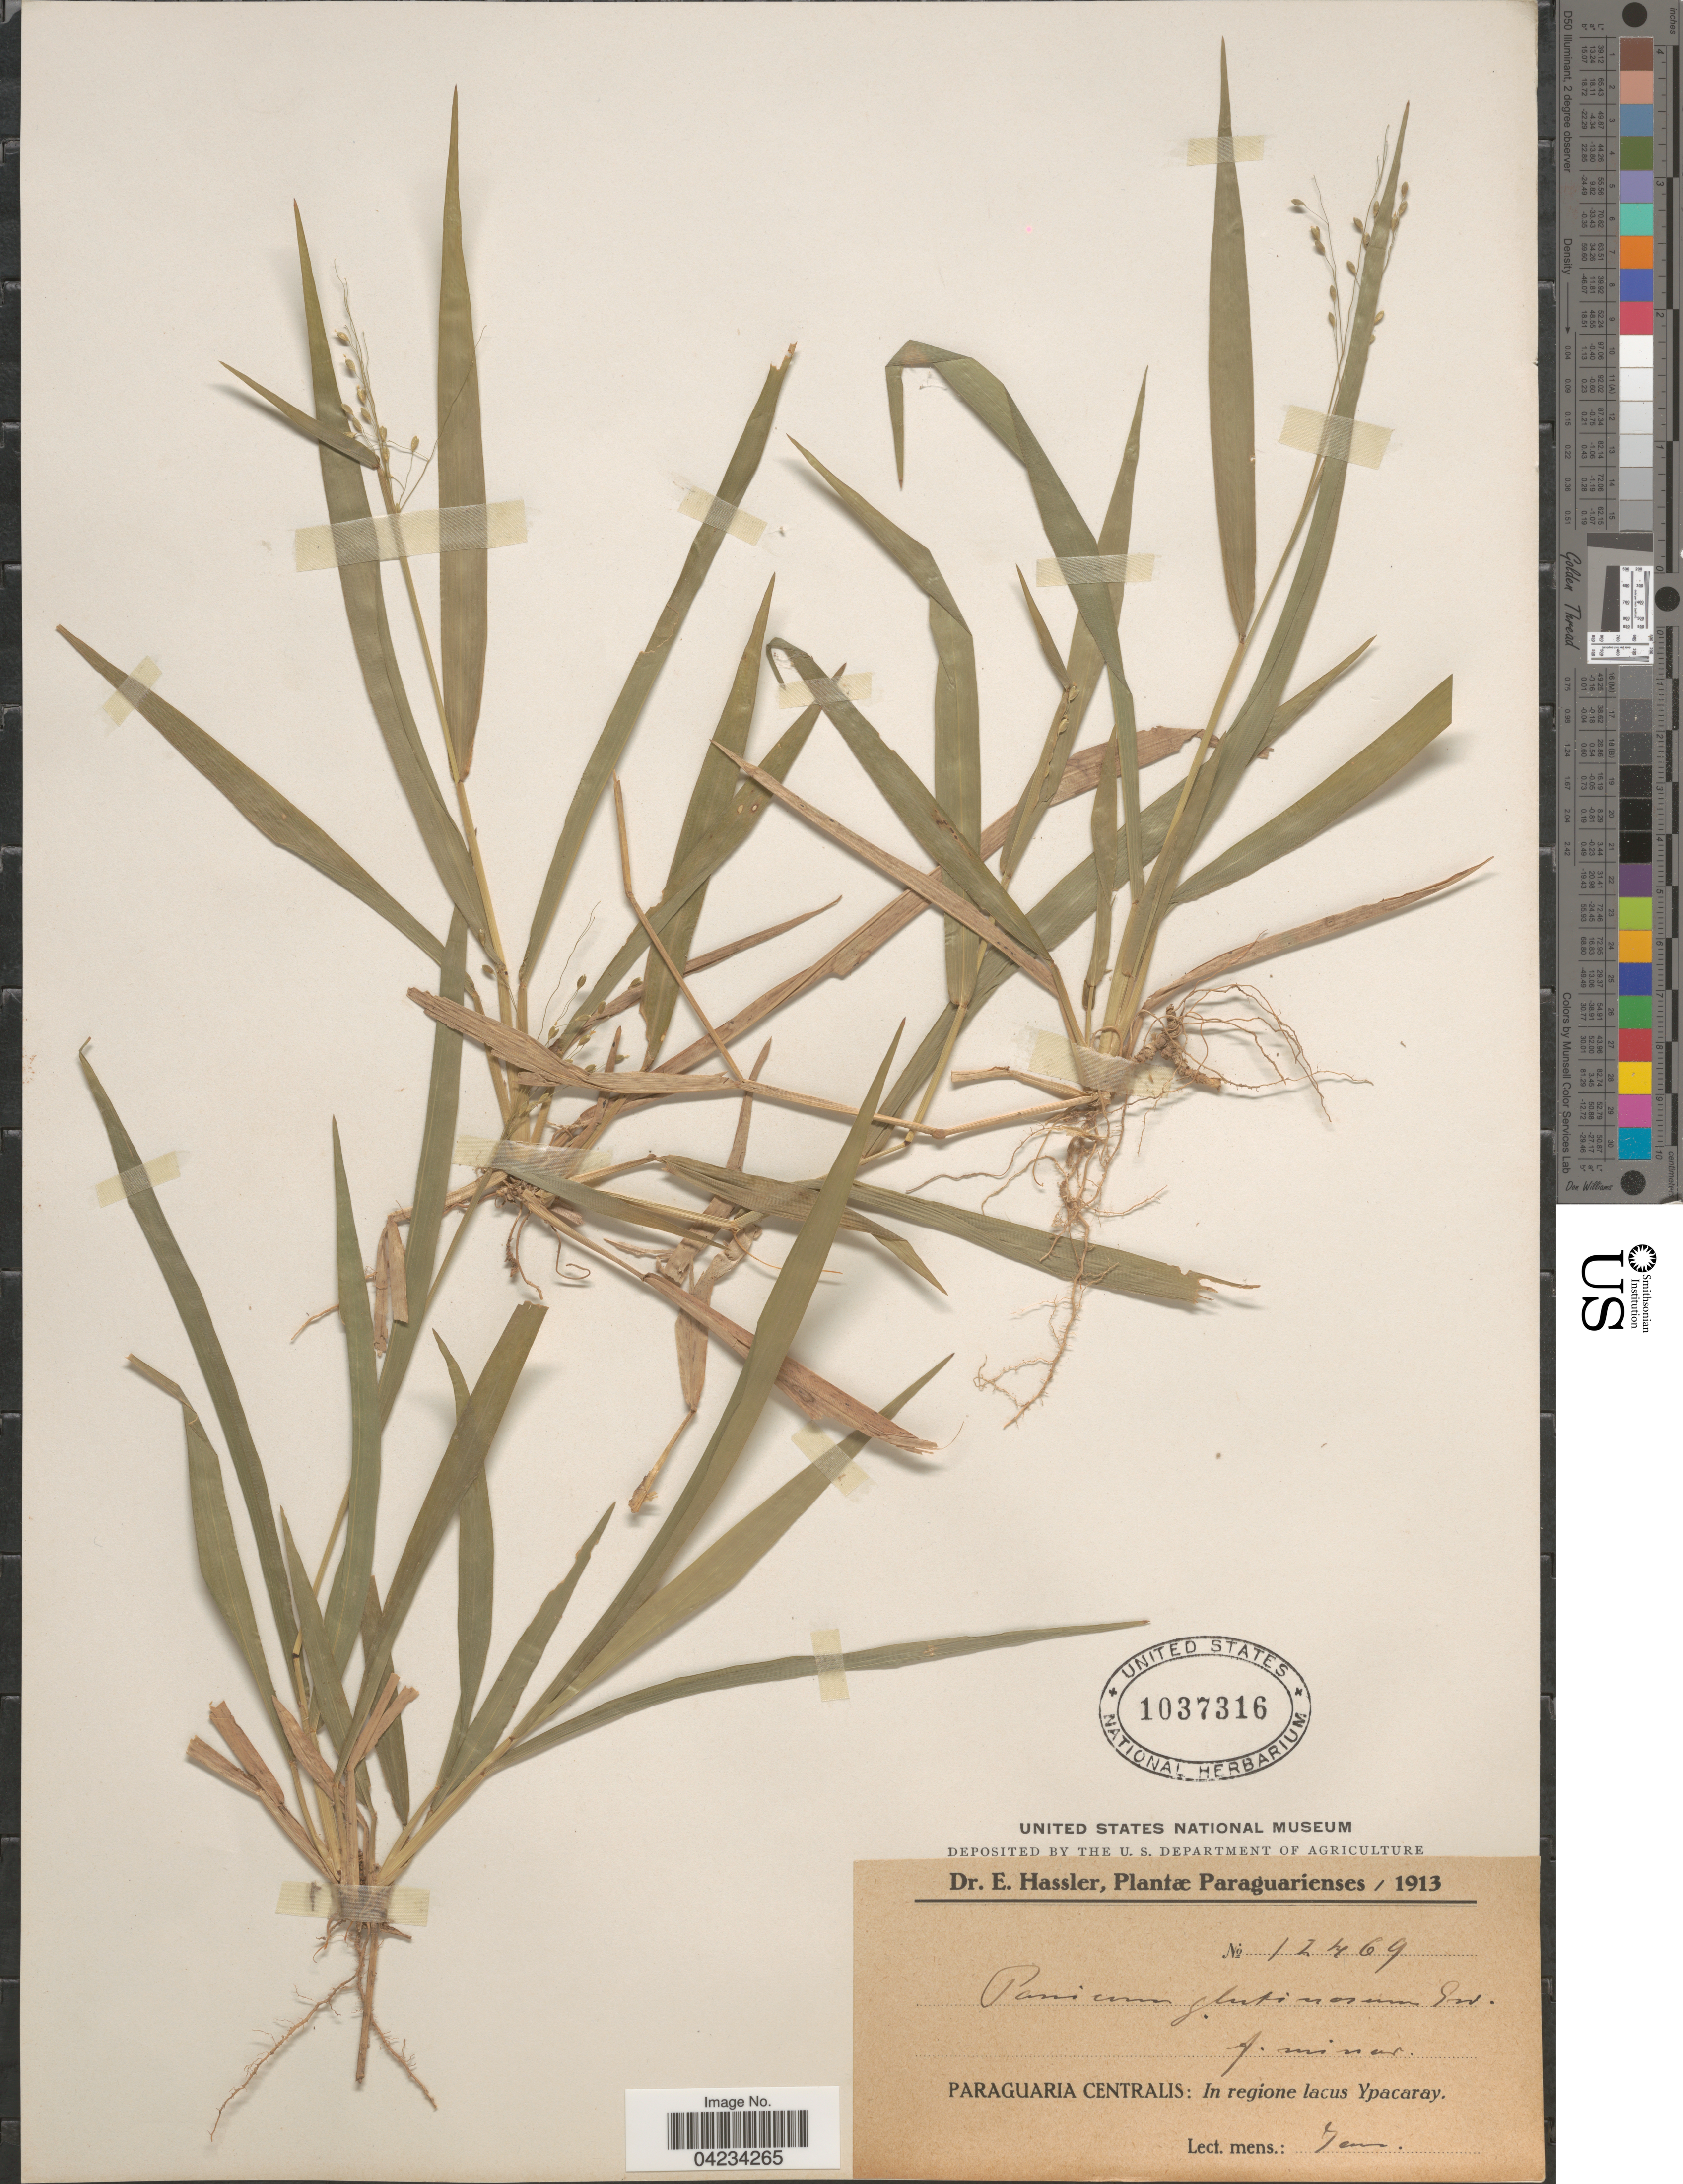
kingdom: Plantae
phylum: Tracheophyta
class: Liliopsida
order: Poales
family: Poaceae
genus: Homolepis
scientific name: Homolepis villaricensis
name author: (Mez) Zuloaga & Soderstr.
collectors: E. Hassler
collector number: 12469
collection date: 1913-01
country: Paraguay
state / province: Paraguari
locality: Paraguaria Centralis: In regione lacus Ypacaray.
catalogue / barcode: US 1037316